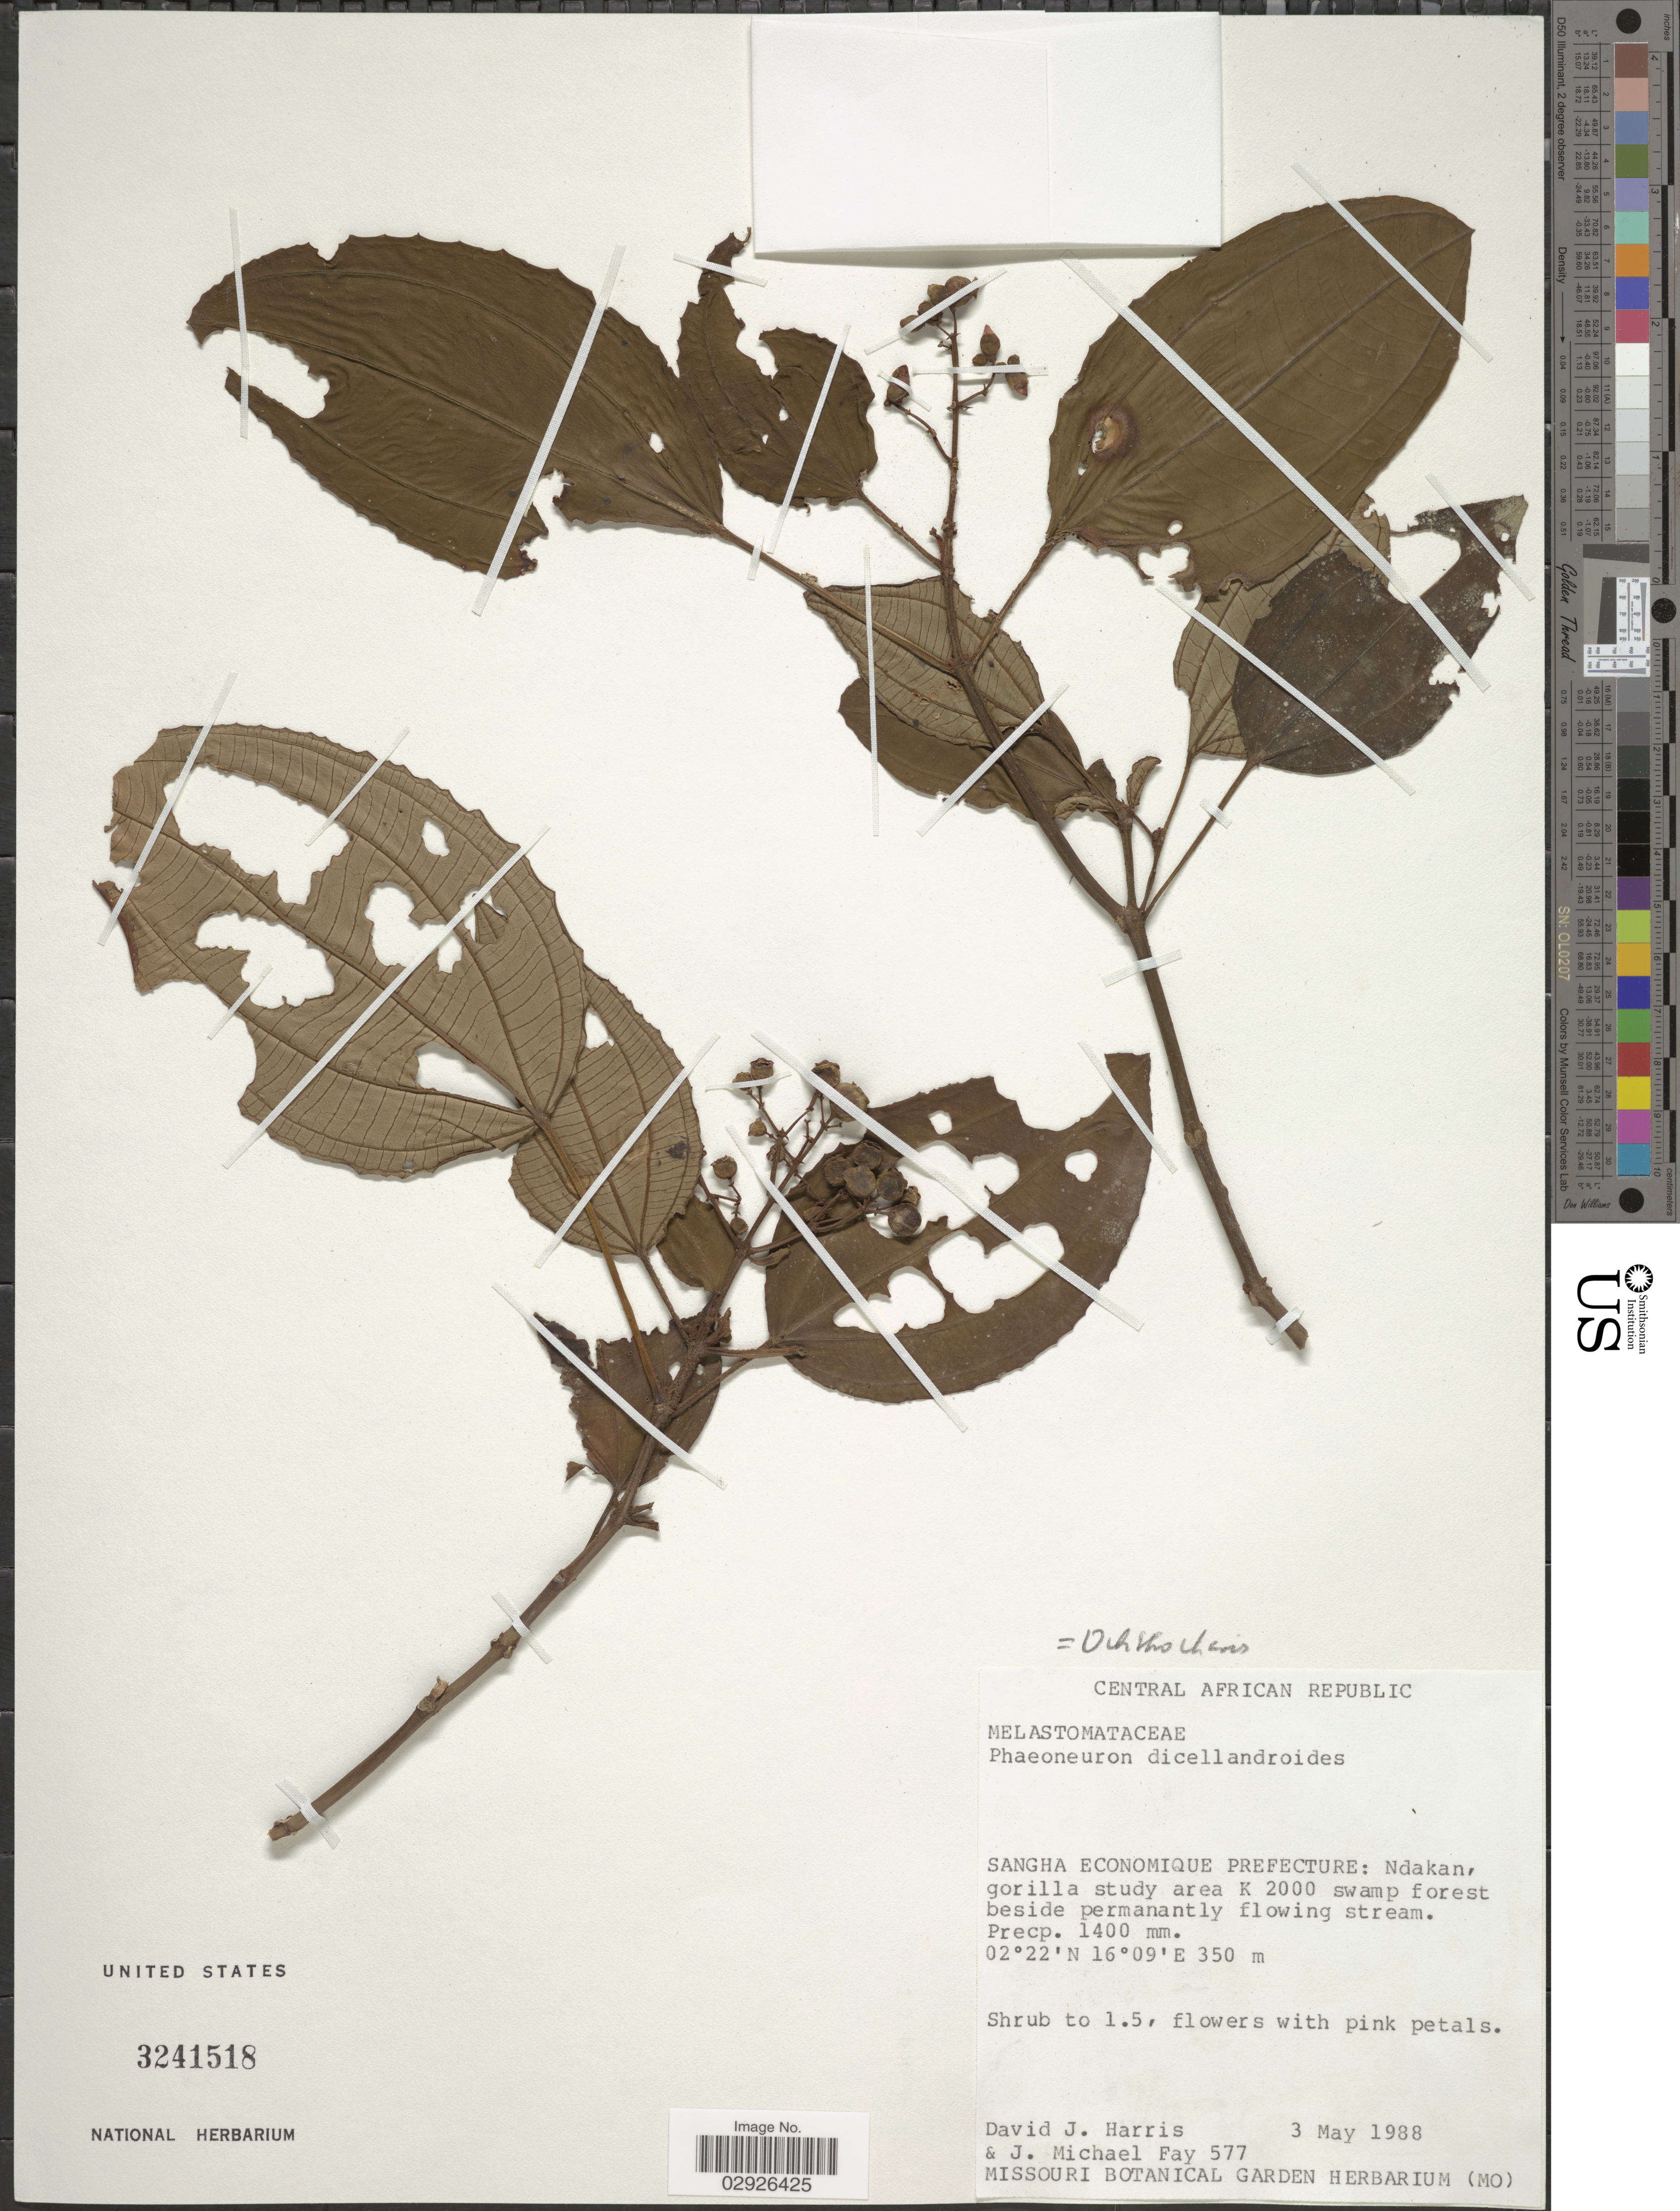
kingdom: Plantae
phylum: Tracheophyta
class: Magnoliopsida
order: Myrtales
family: Melastomataceae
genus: Ochthocharis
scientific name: Ochthocharis dicellandroides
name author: (Gilg) C.Hansen & Wickens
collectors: D. J. Harris & J. M. Fay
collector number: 577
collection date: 1988-05-03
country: Central African Republic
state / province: Sangha-Mbaere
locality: Sangha Economique Prefecture: Ndakan, gorilla study area K 2000 swamp.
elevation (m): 350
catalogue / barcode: US 3241518